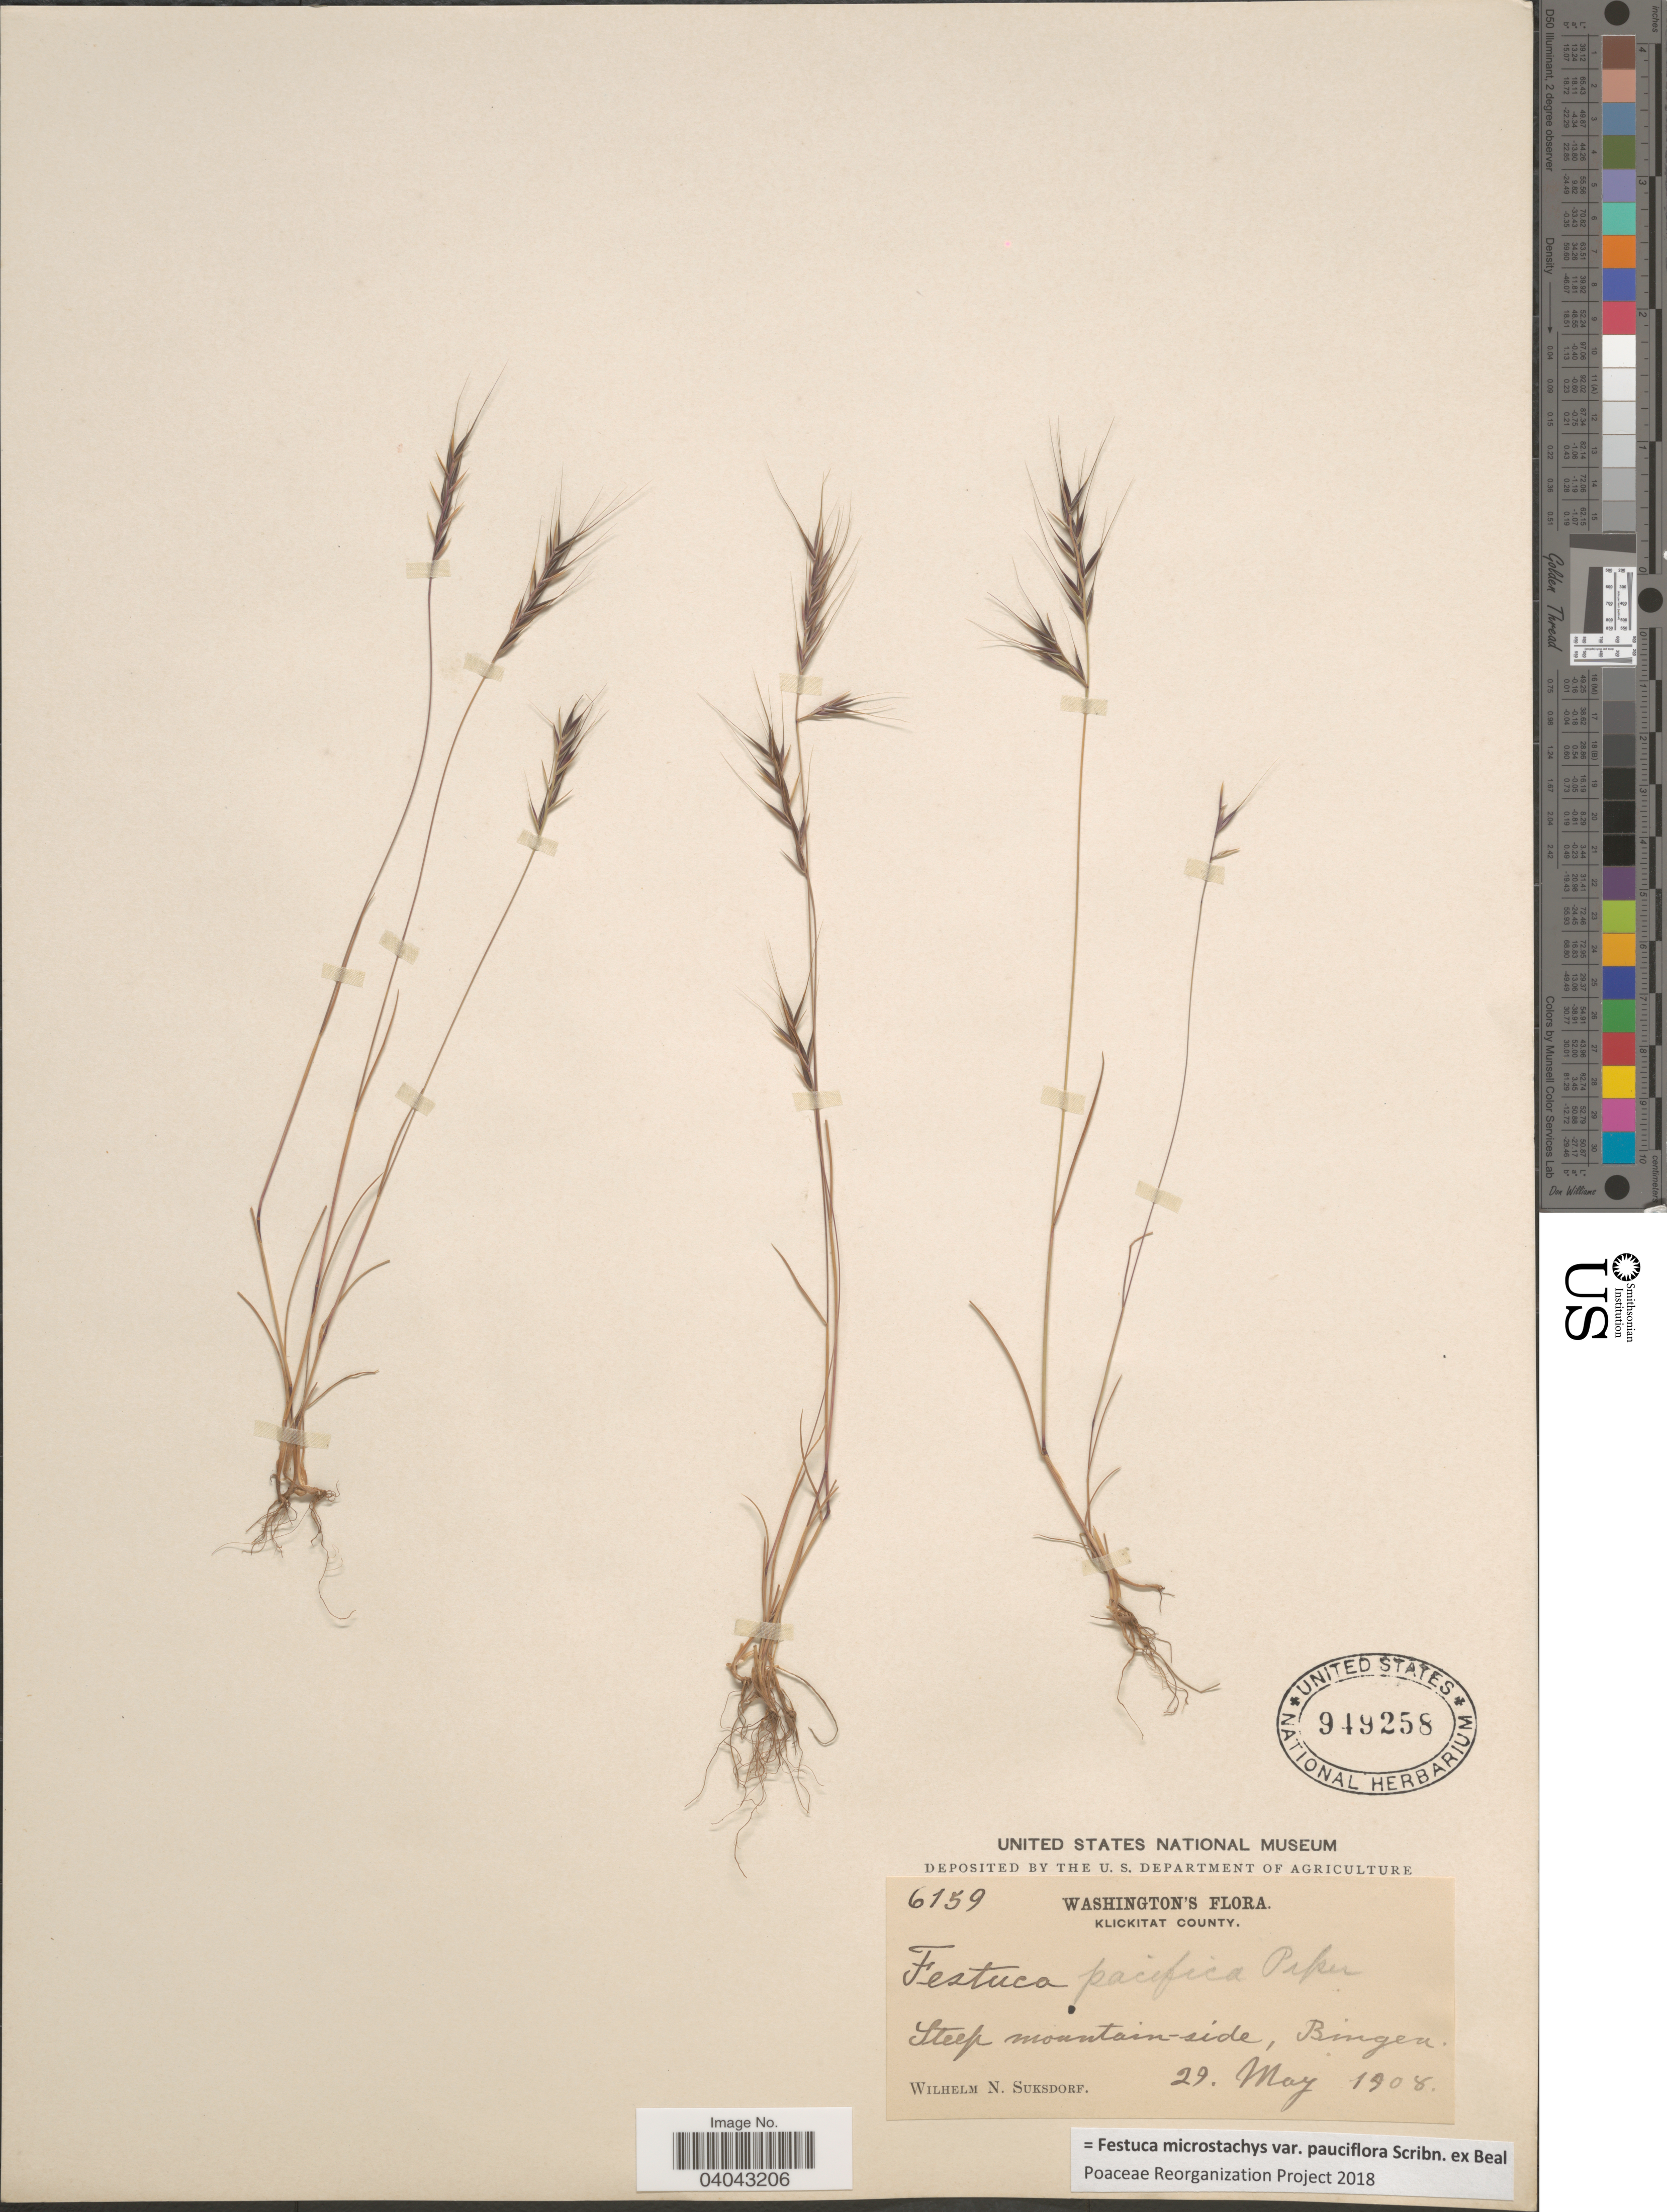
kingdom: Plantae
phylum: Tracheophyta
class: Liliopsida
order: Poales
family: Poaceae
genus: Festuca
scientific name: Festuca microstachys var. pauciflora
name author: Scribn. ex W.J. Beal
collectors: W. N. Suksdorf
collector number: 6159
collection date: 1908-05-29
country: United States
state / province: Washington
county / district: Klickitat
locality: Klickitat County. Steep mountain-side, Bingen.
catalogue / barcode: US 949258